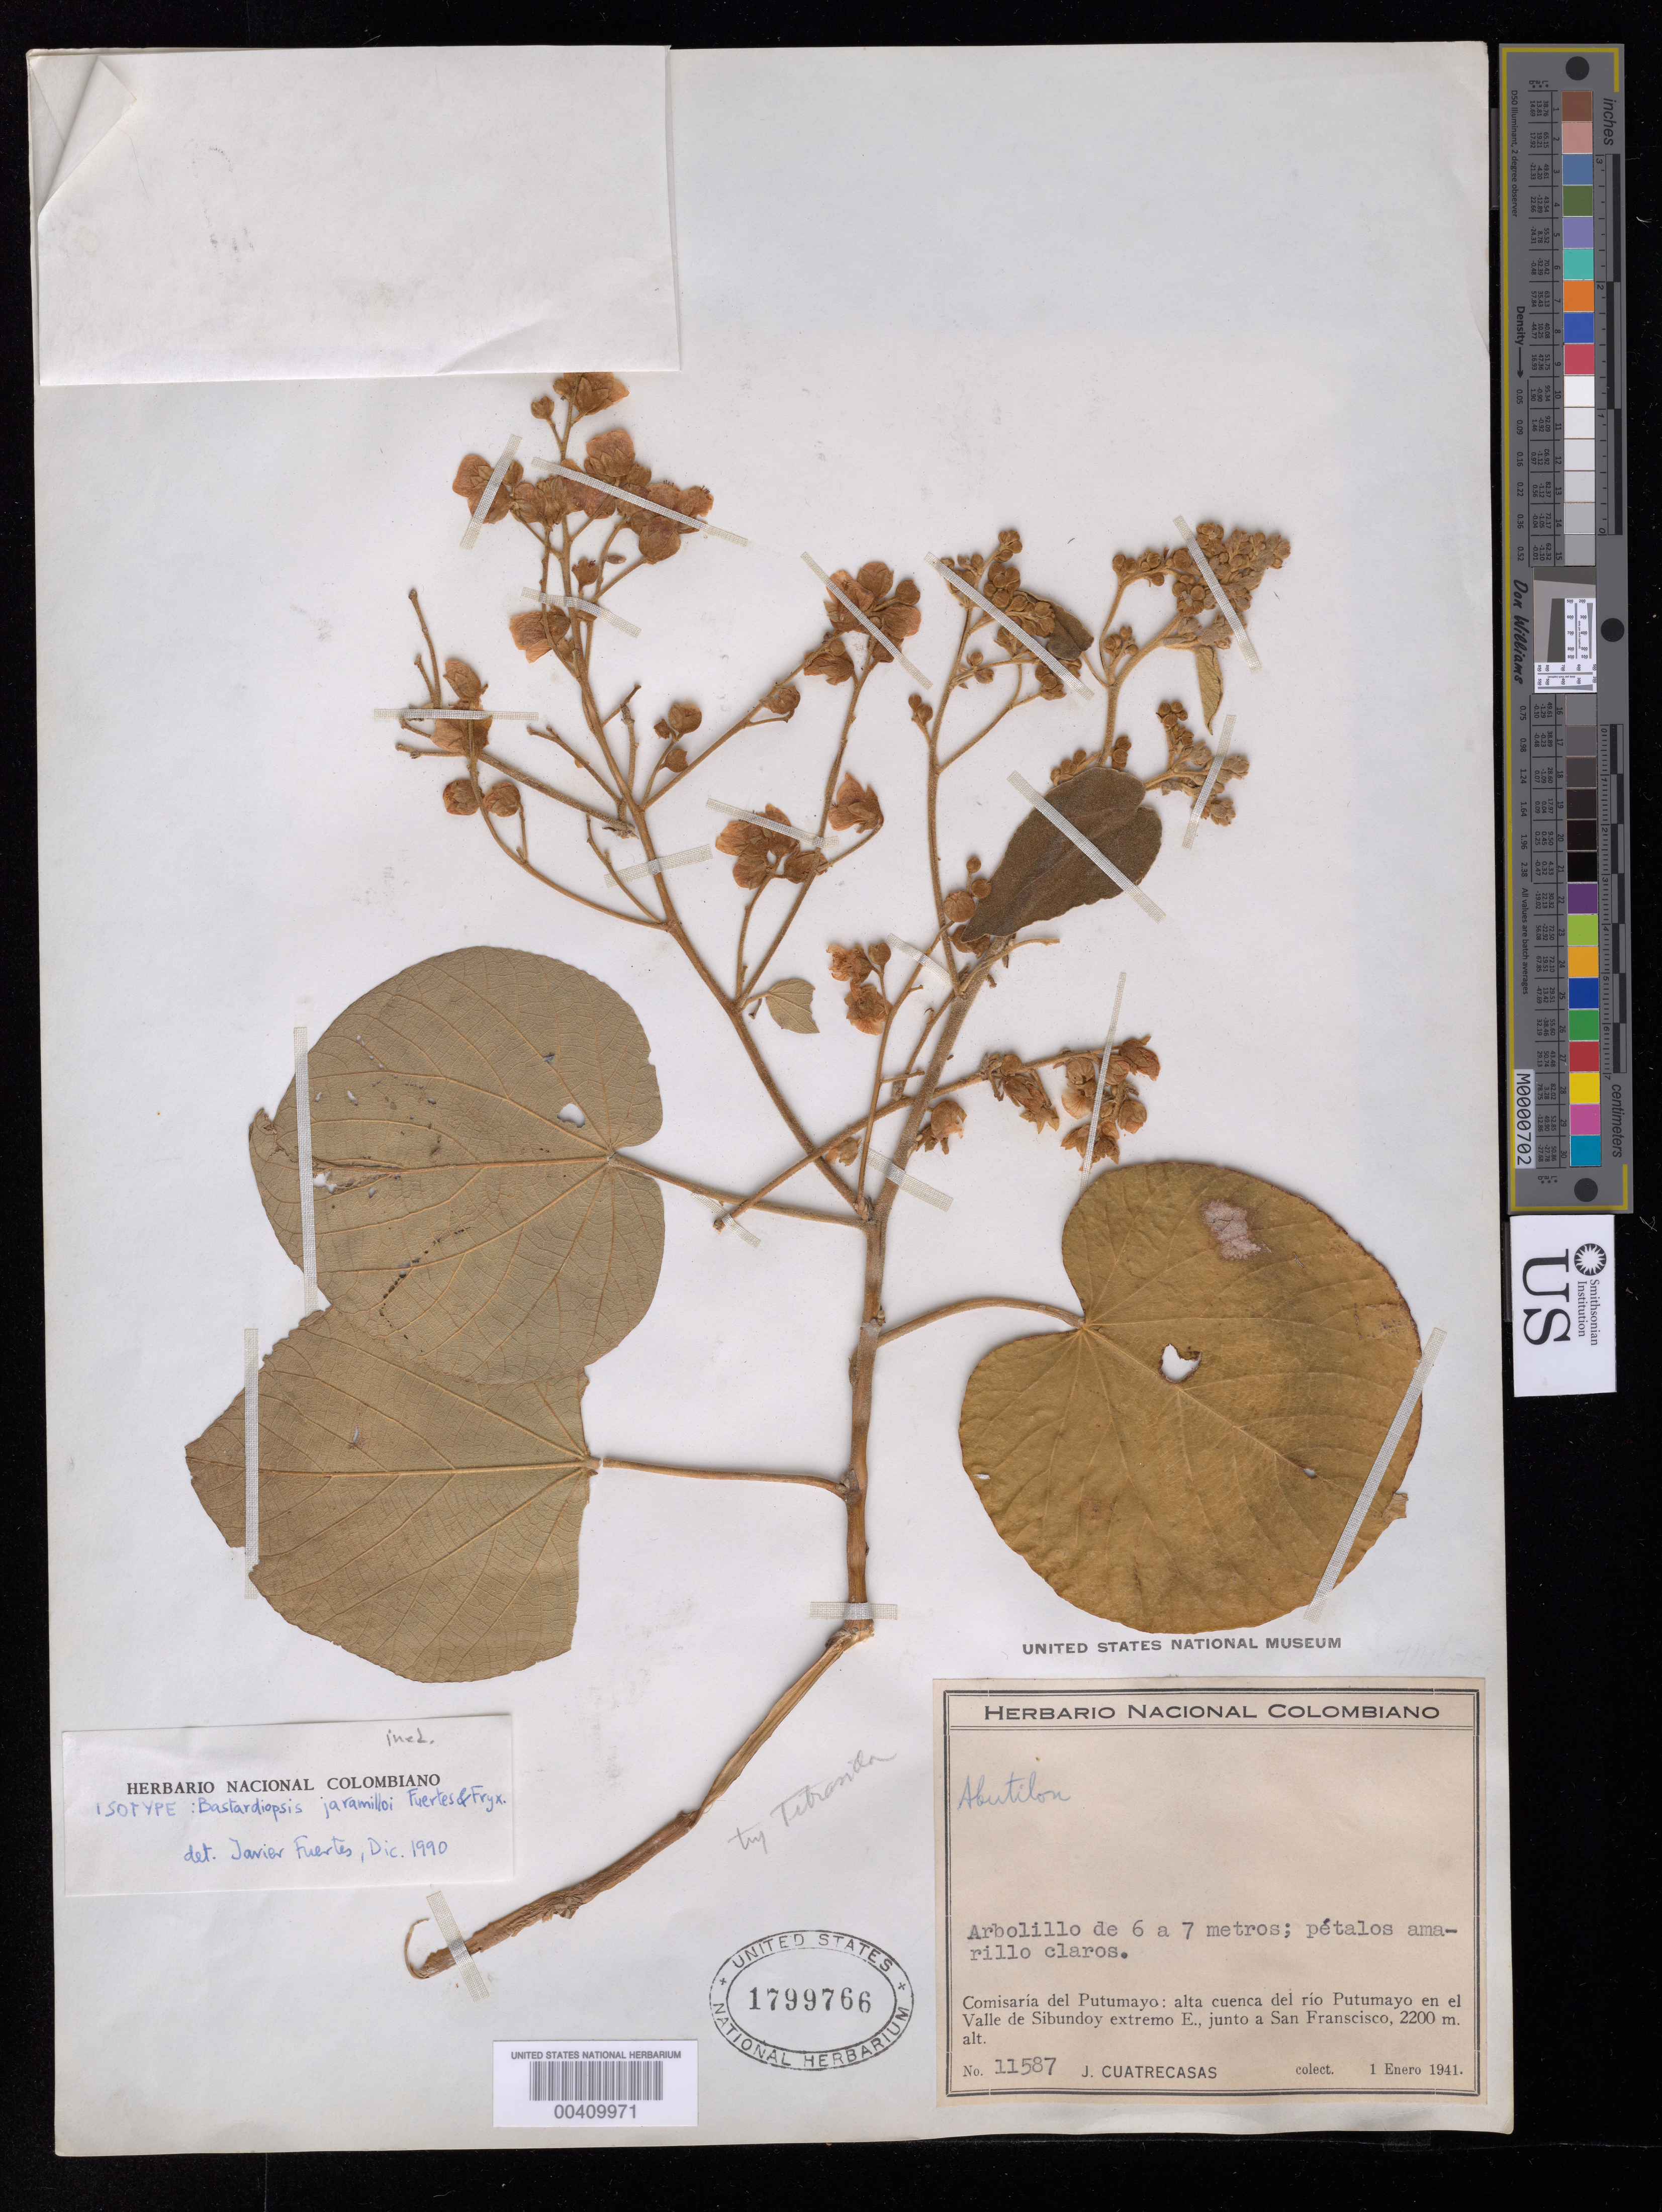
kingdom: Plantae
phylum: Tracheophyta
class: Magnoliopsida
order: Malvales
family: Malvaceae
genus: Bastardiopsis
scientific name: Bastardiopsis jaramilloi Fuertes & Fryxell, ined.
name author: Fuertes & Fryxell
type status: Voucher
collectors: J. Cuatrecasas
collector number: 11587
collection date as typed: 01 Jan 1941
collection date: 1941-01-01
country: Colombia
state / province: Putumayo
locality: Alta Cuenca del Rio Putumayo en El Valle de Sibundoy extremo E, Junto a San Francisco.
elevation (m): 2200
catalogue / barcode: US 1799766